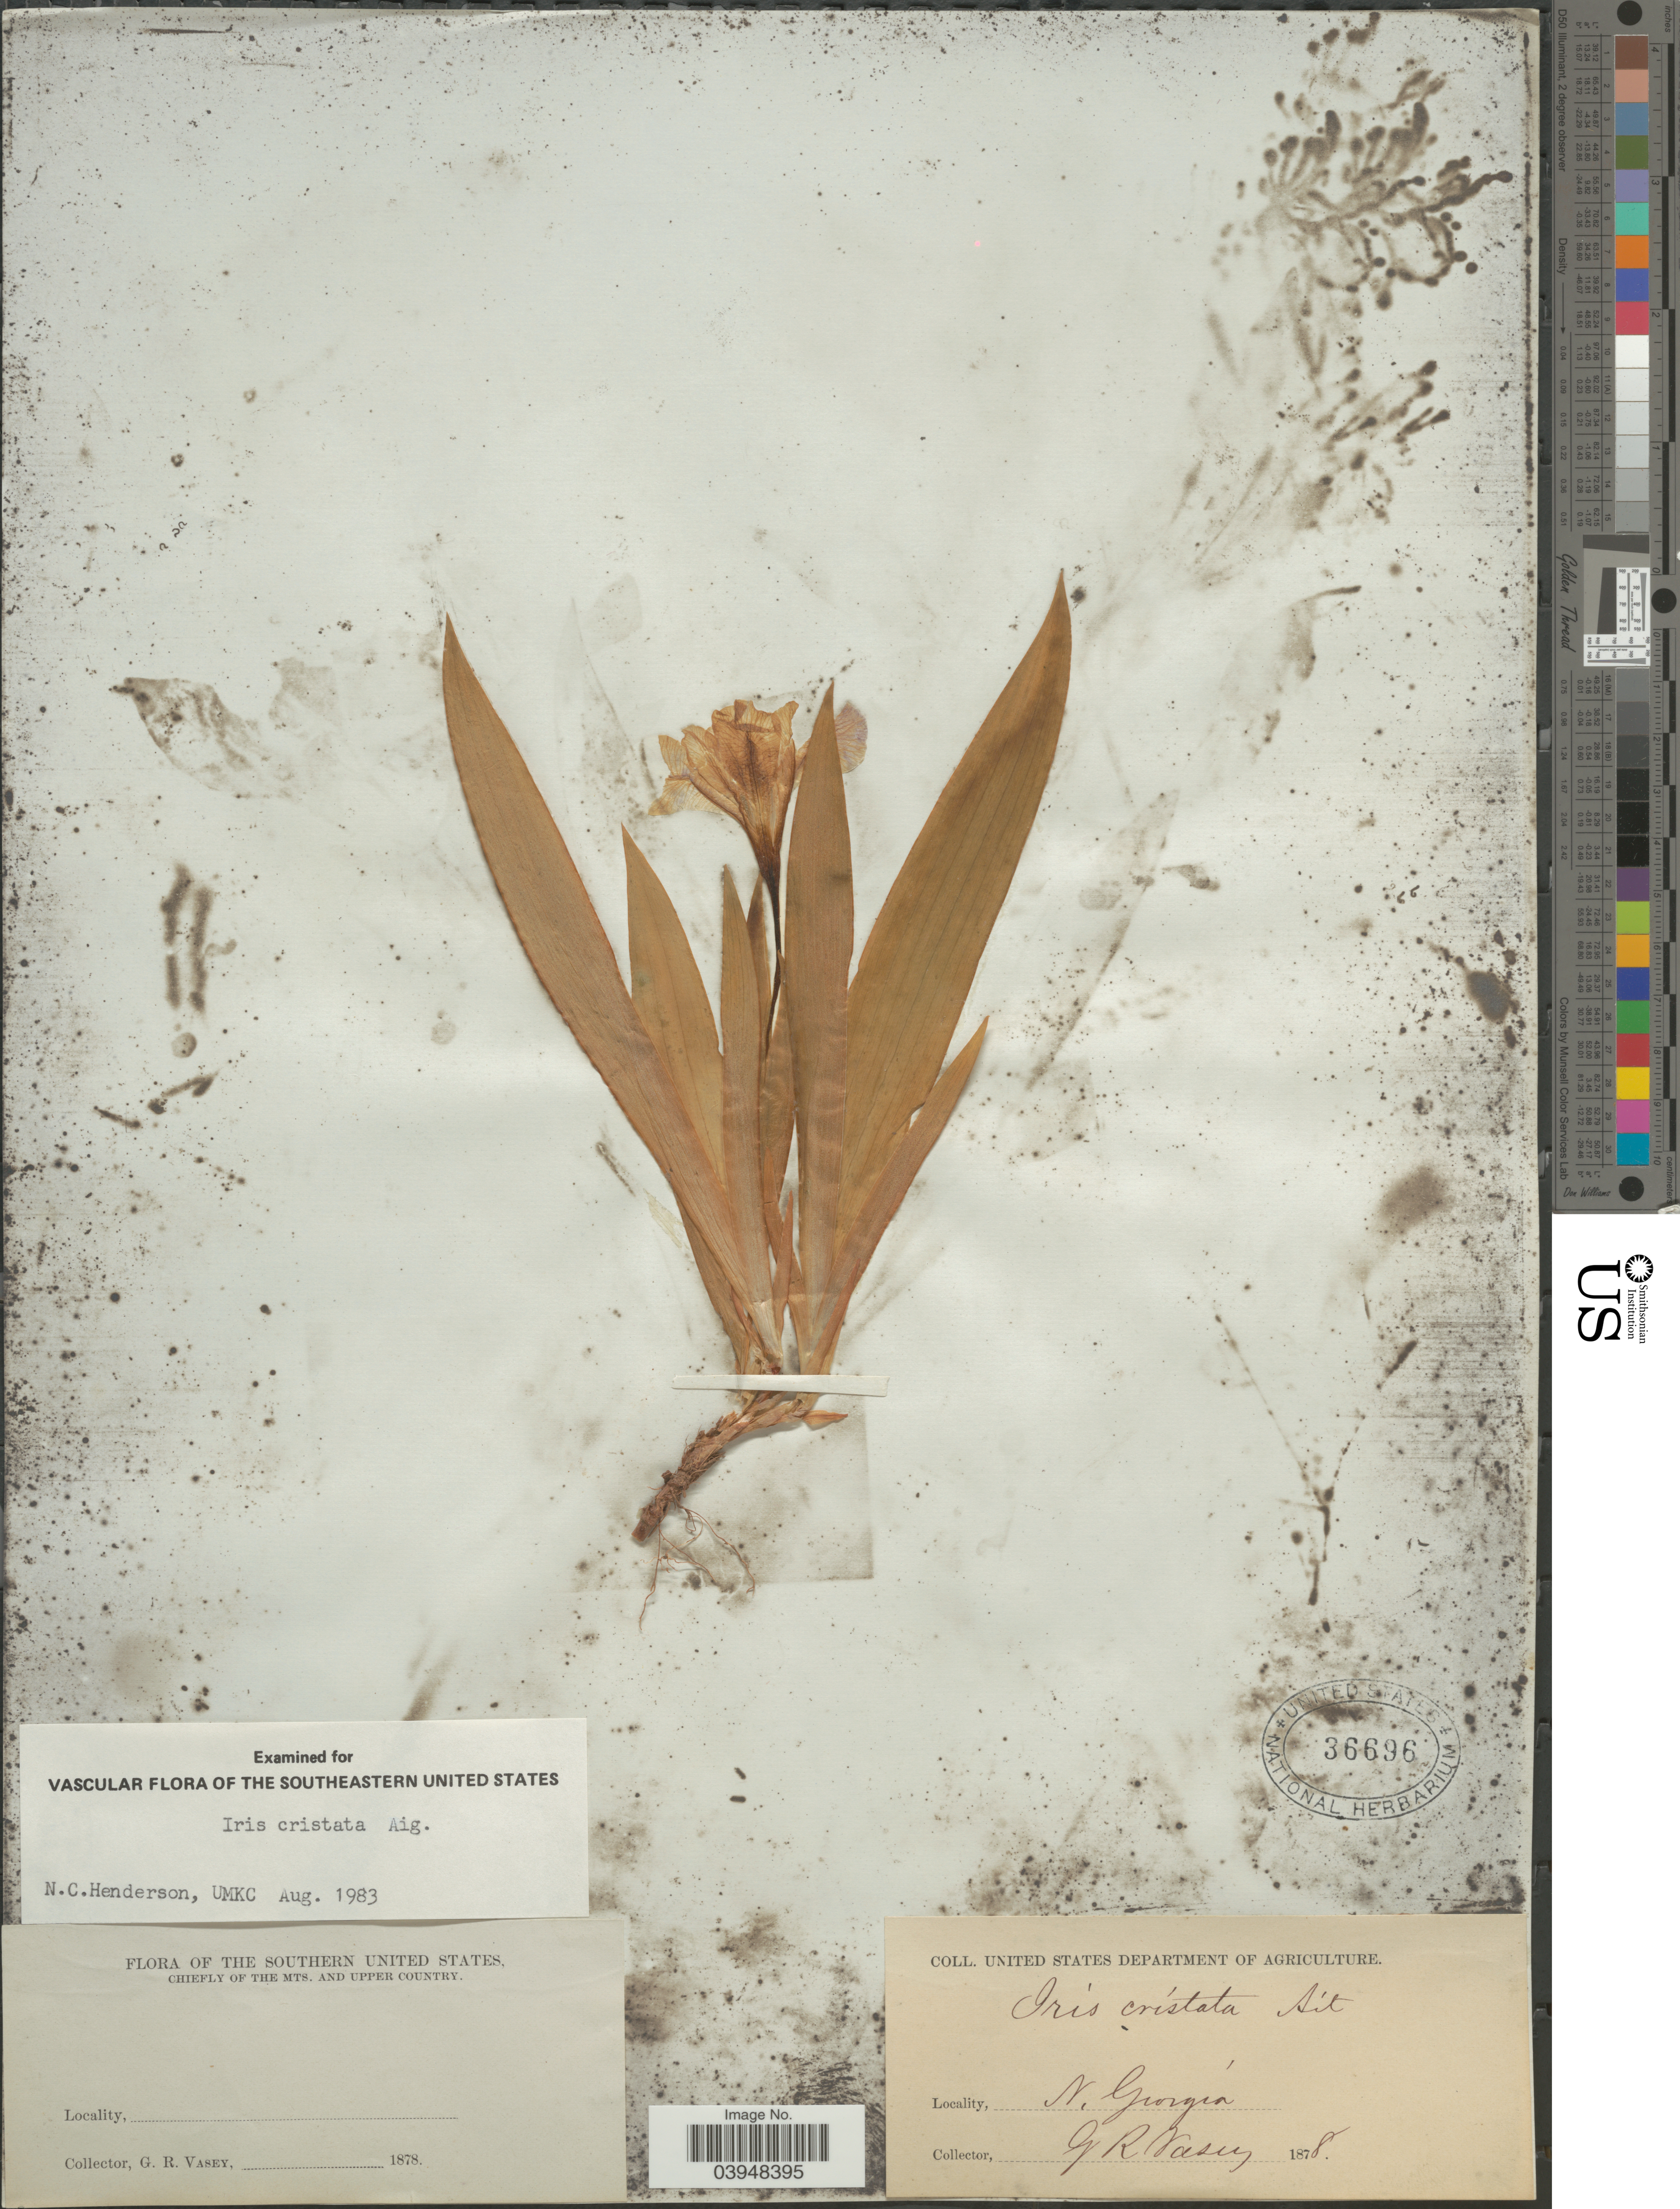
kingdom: Plantae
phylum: Tracheophyta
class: Liliopsida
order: Asparagales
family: Iridaceae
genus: Iris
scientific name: Iris cristata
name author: Aiton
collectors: G. R. Vasey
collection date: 1878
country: United States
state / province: Georgia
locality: The Southern United States. Chiefly on the mts. and upper country. N. Georgia.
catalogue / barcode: US 36696